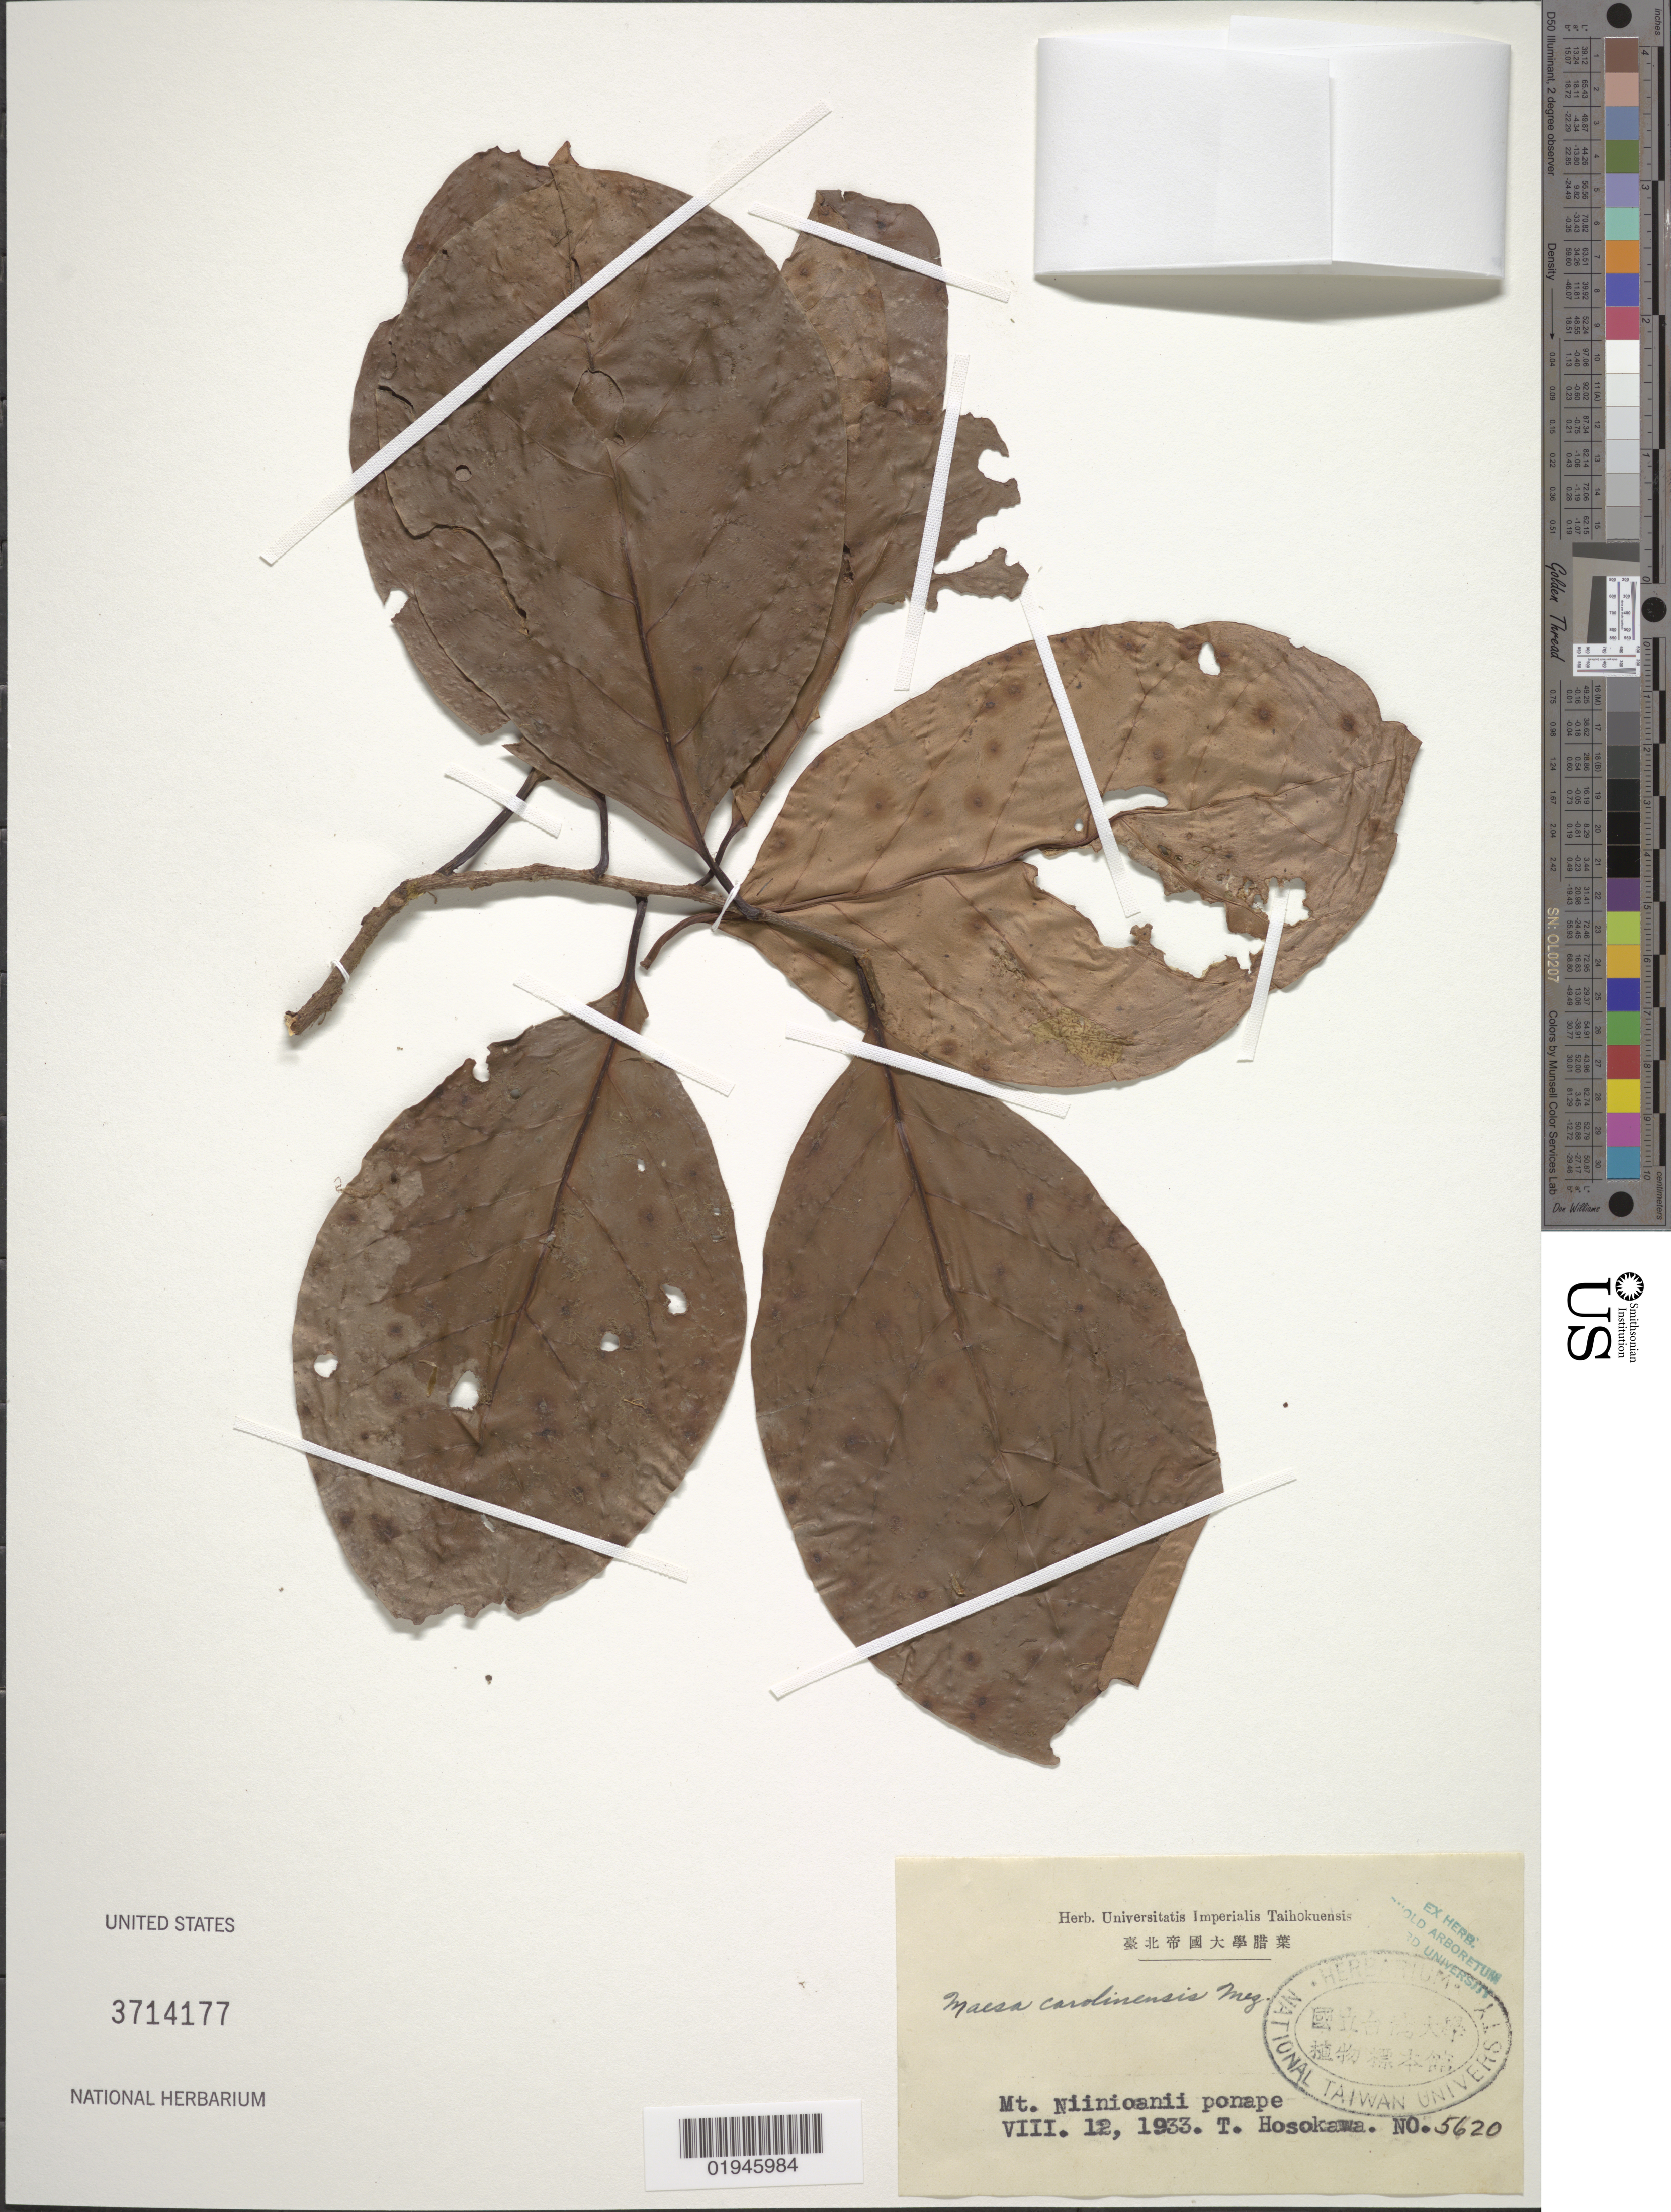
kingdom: Plantae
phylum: Tracheophyta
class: Magnoliopsida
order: Ericales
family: Primulaceae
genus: Maesa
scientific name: Maesa carolinensis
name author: Mez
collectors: T. Hosokawa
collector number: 5620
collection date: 1933-08-12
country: Micronesia, Federated States of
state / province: Pohnpei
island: Pohnpei [Ponape]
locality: Mt. Niinioanii, Ponape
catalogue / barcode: US 3714177